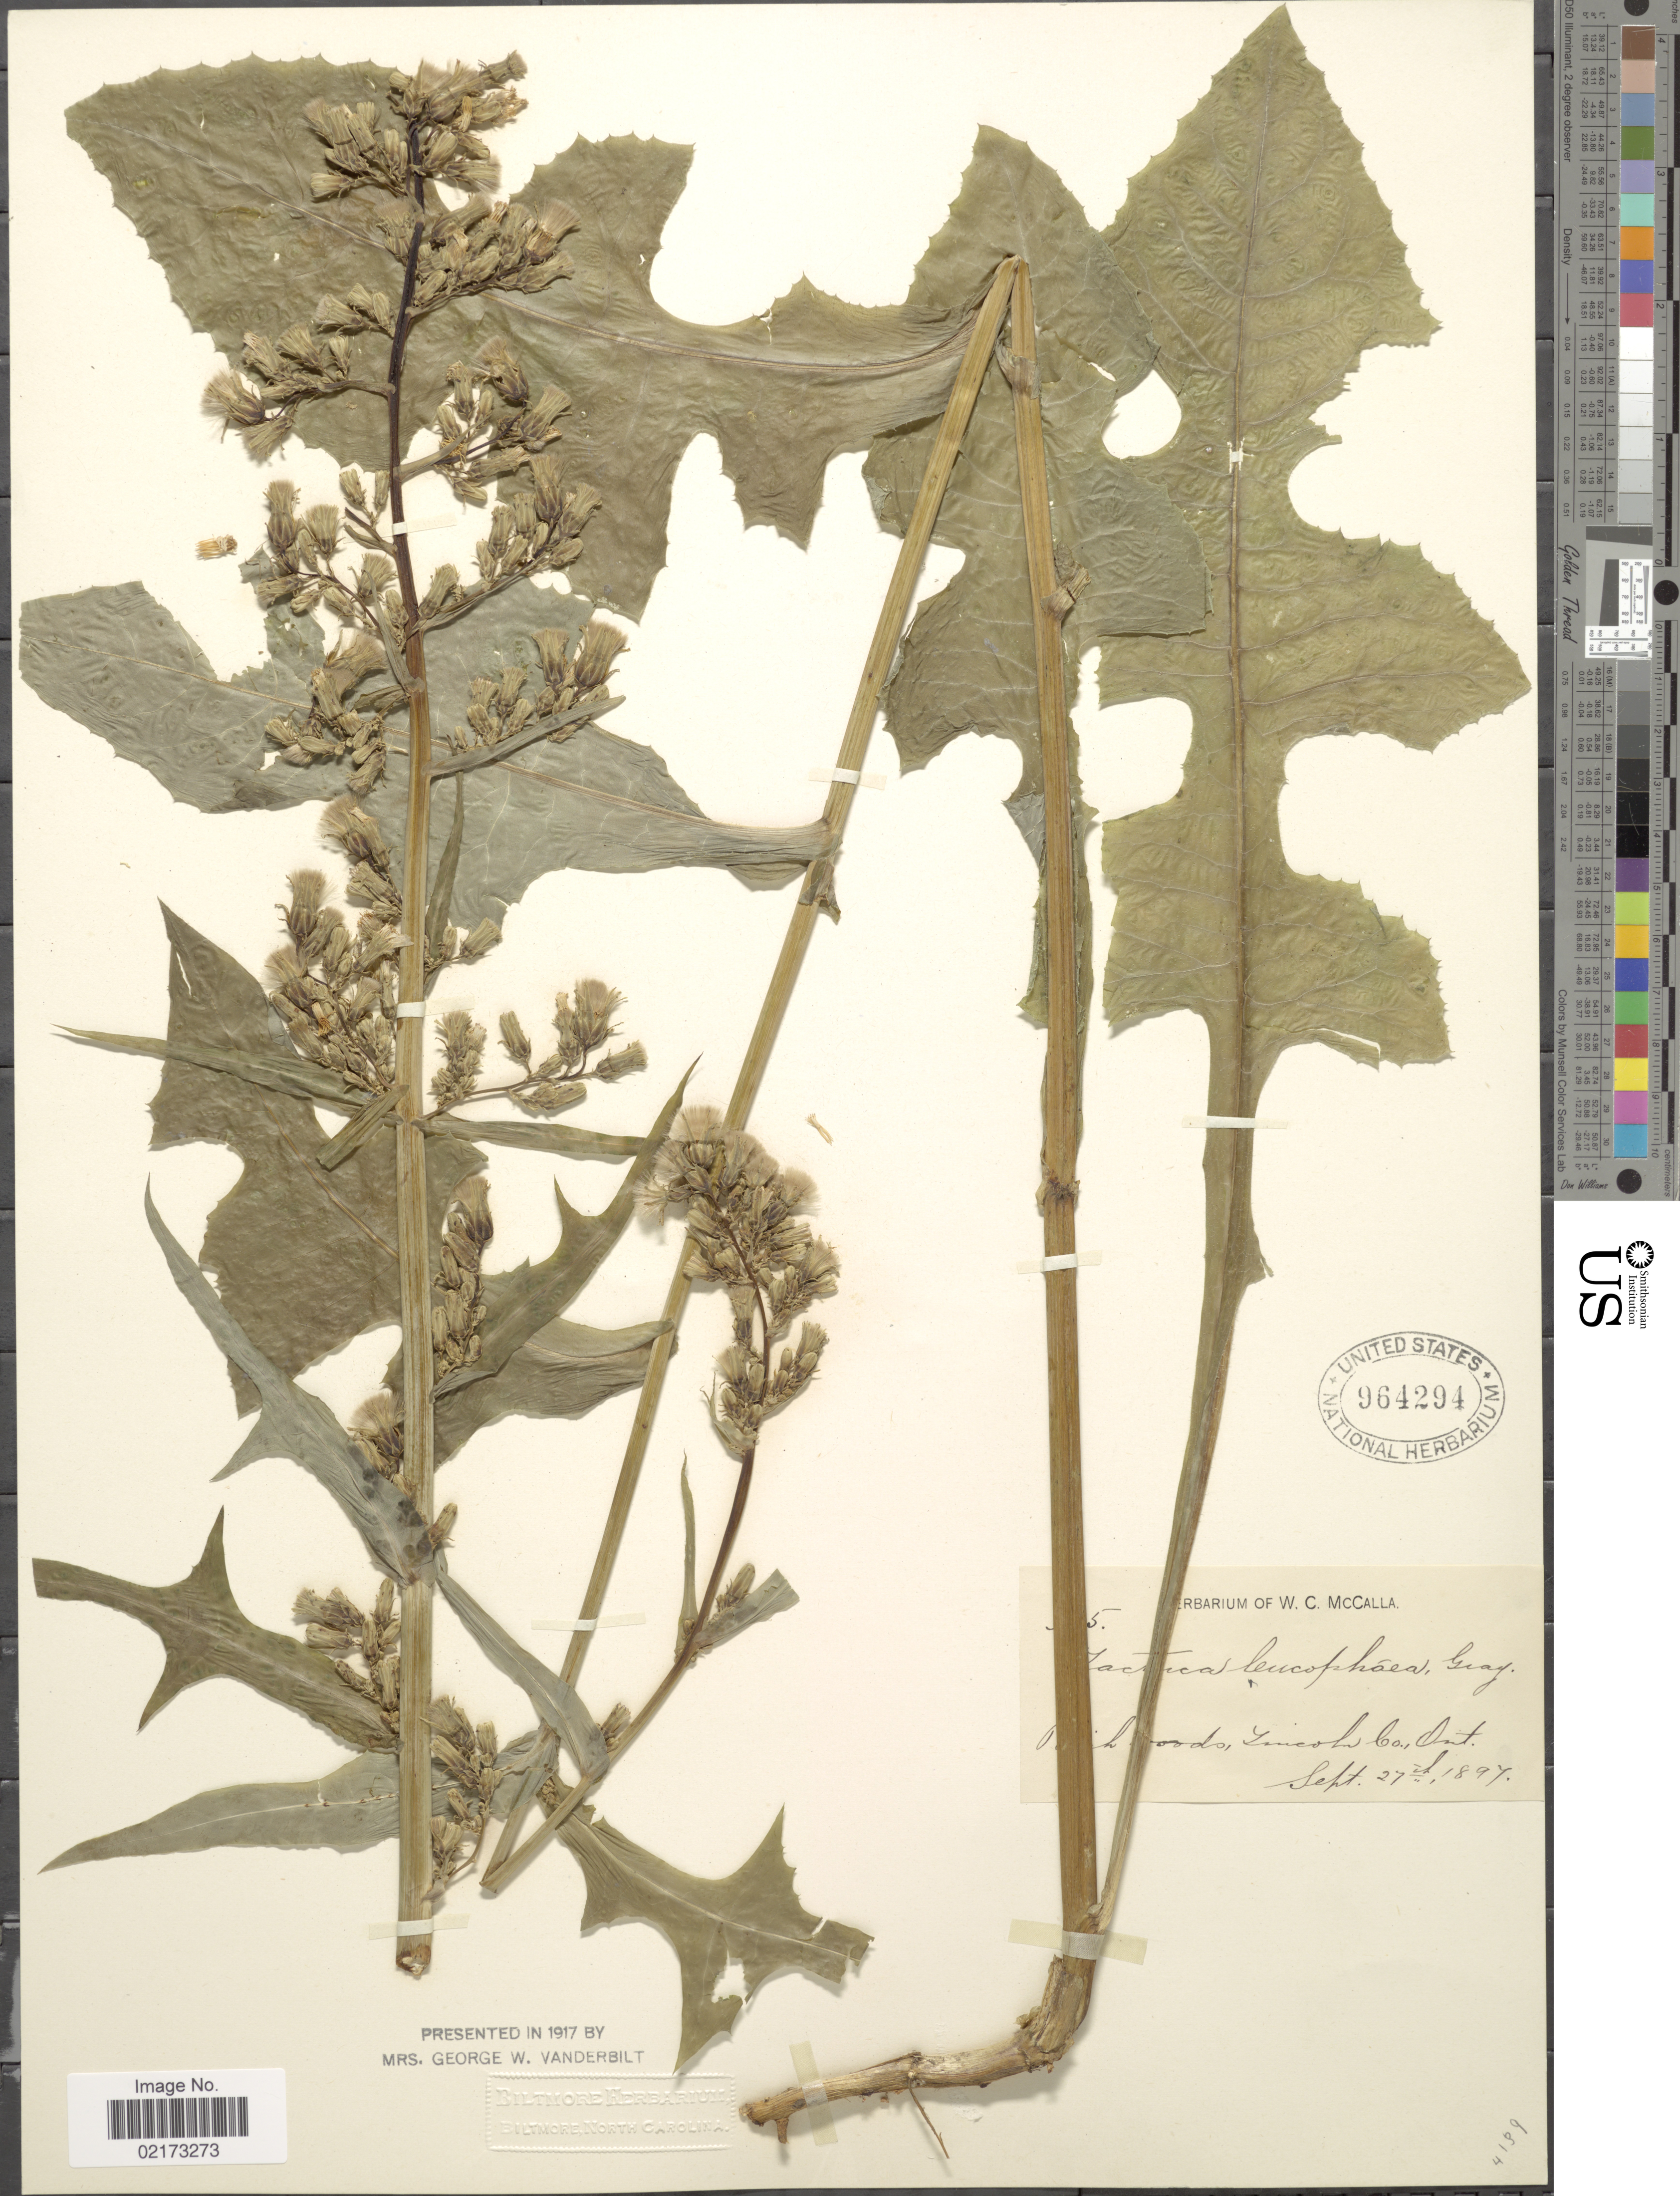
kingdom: Plantae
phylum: Tracheophyta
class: Magnoliopsida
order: Asterales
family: Asteraceae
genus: Lactuca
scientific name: Lactuca biennis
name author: (Moench) Fernald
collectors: ex herb. W. C. McCalla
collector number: !5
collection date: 1897-09-27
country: Canada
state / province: Ontario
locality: Lincoln Co., Ont.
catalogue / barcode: US 964294